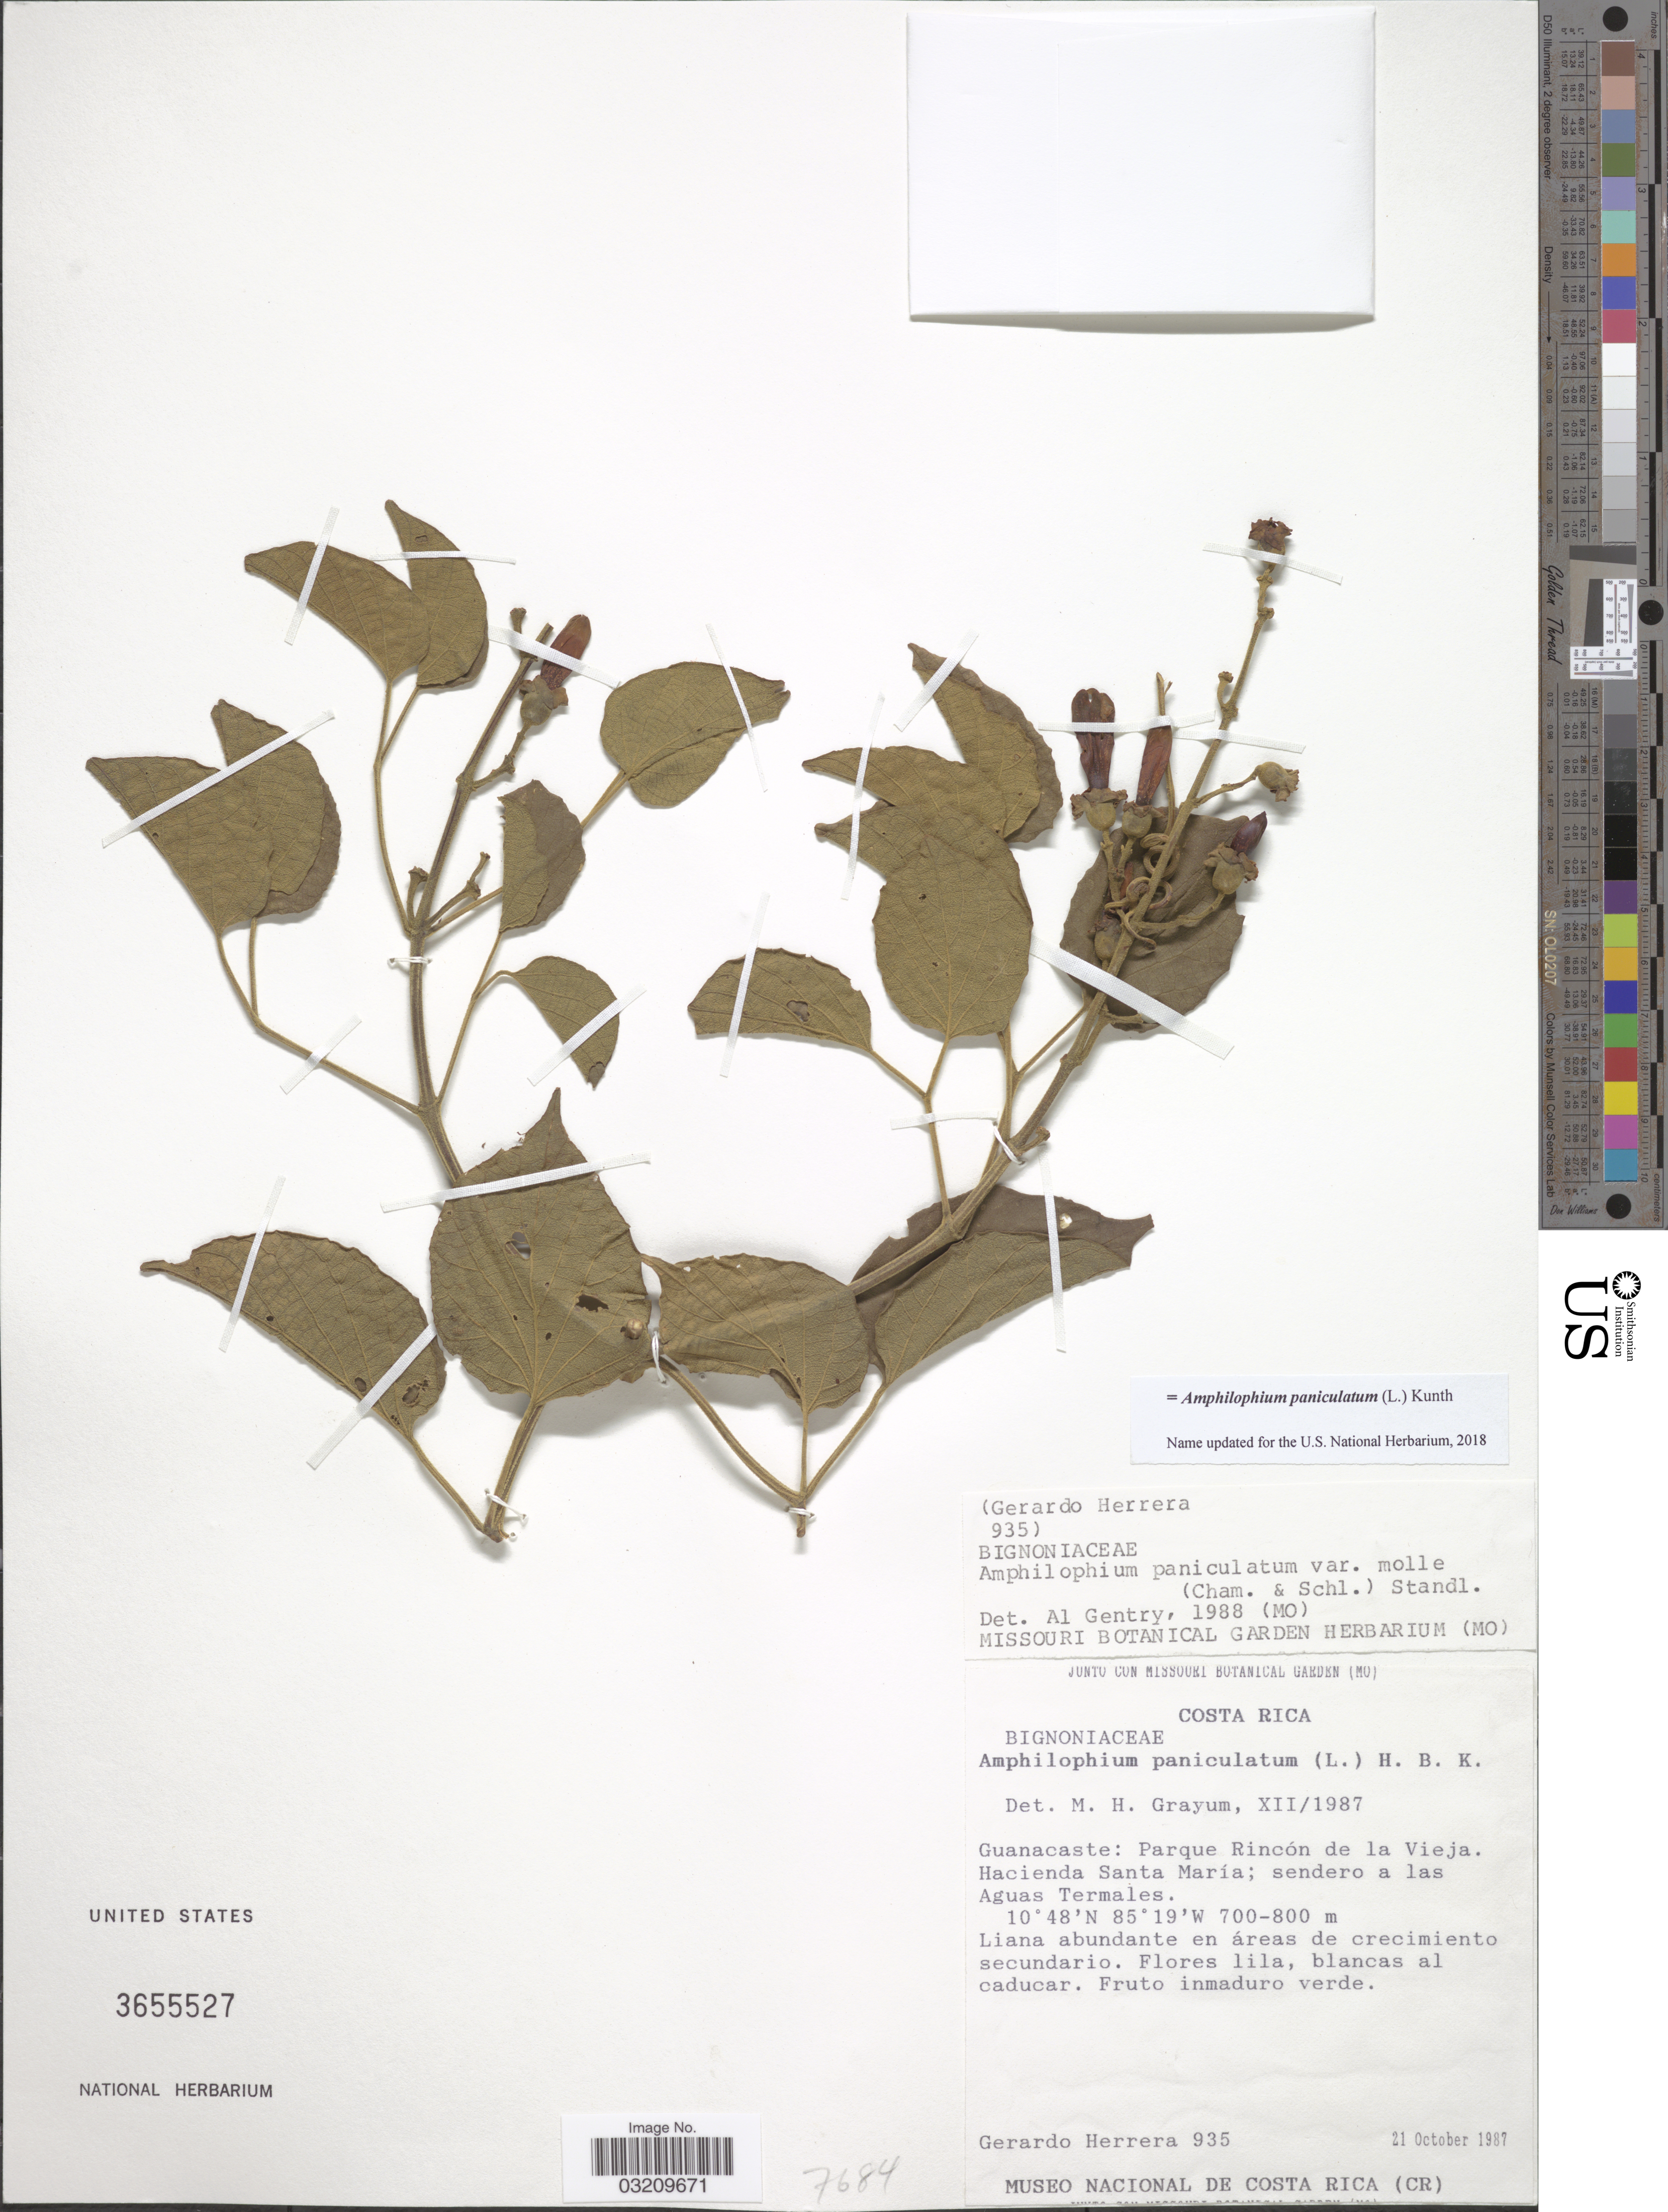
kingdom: Plantae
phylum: Tracheophyta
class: Magnoliopsida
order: Lamiales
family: Bignoniaceae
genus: Amphilophium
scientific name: Amphilophium paniculatum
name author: (L.) Kunth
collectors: G. Herrera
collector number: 935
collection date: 1987-10-21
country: Costa Rica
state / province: Guanacaste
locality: Parque Rincón de la Vieja. Hacienda Santa María; sendero a las Aguas Termales.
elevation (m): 700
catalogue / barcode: US 3655527